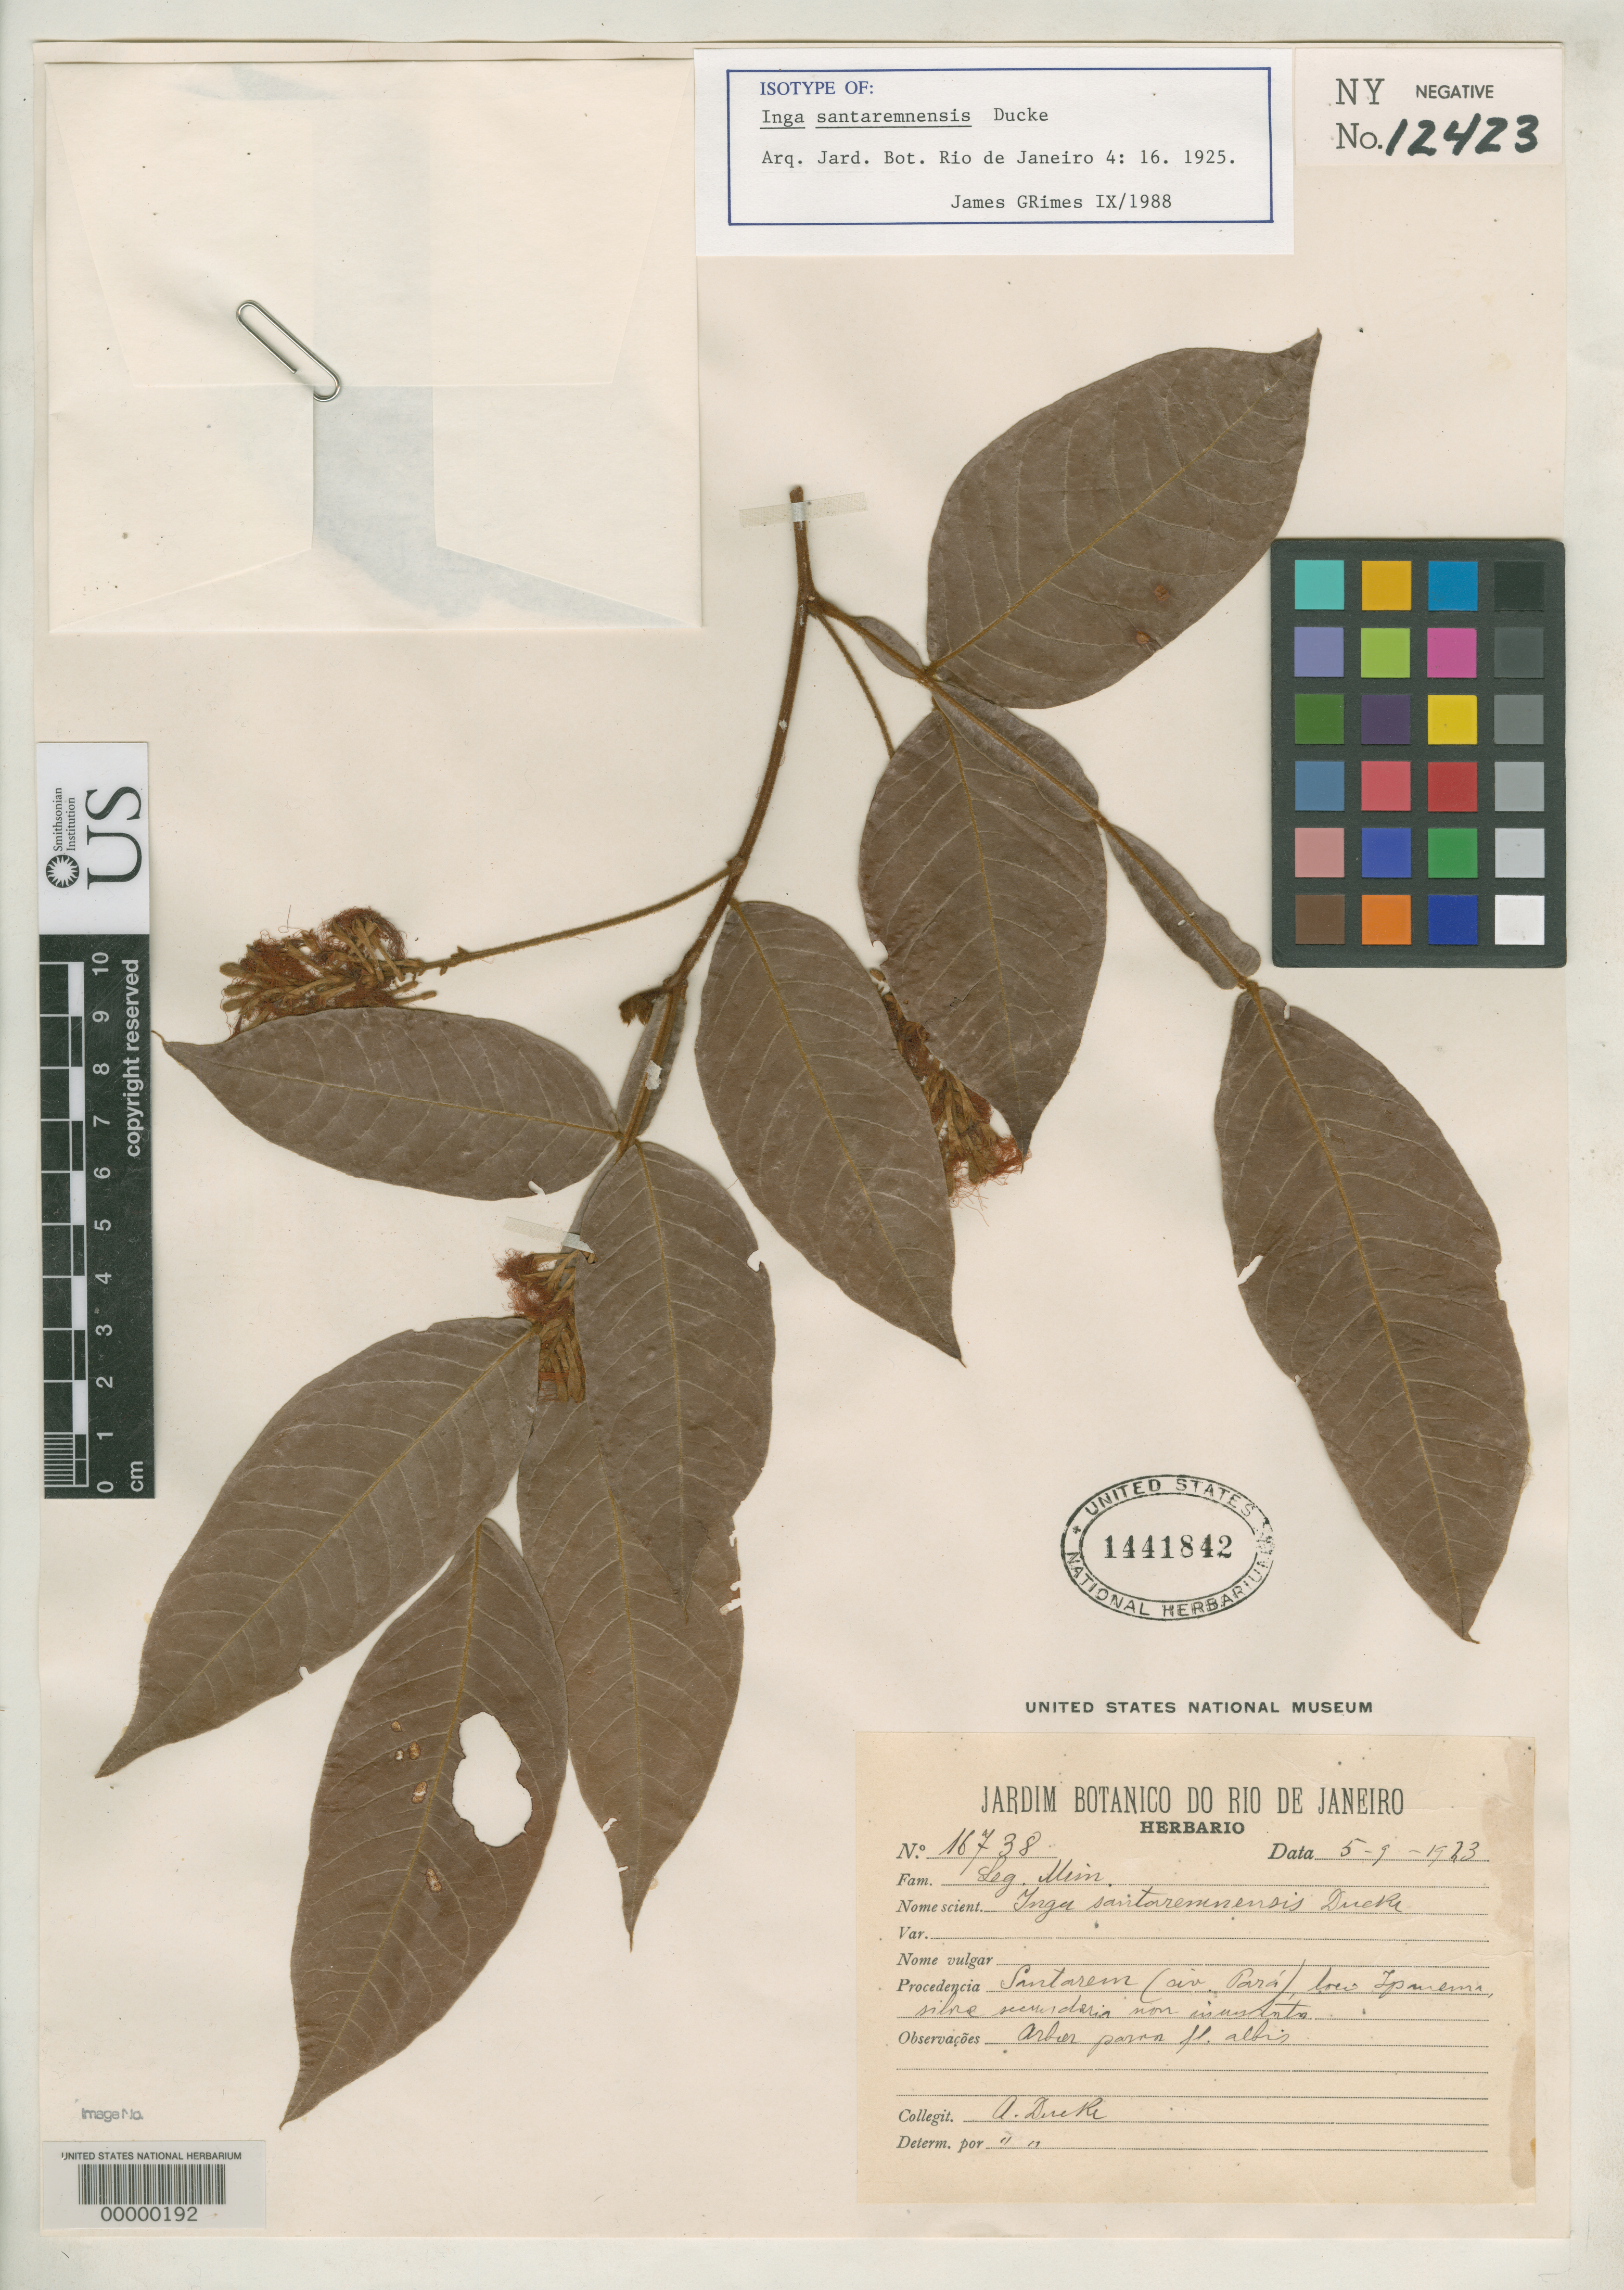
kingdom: Plantae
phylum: Tracheophyta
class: Magnoliopsida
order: Fabales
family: Fabaceae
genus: Inga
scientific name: Inga santaremnensis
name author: Ducke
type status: Isosyntype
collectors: A. Ducke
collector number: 16738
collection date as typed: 1923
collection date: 1923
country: Brazil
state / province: Pará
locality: Santarem.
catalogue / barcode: US 1441842